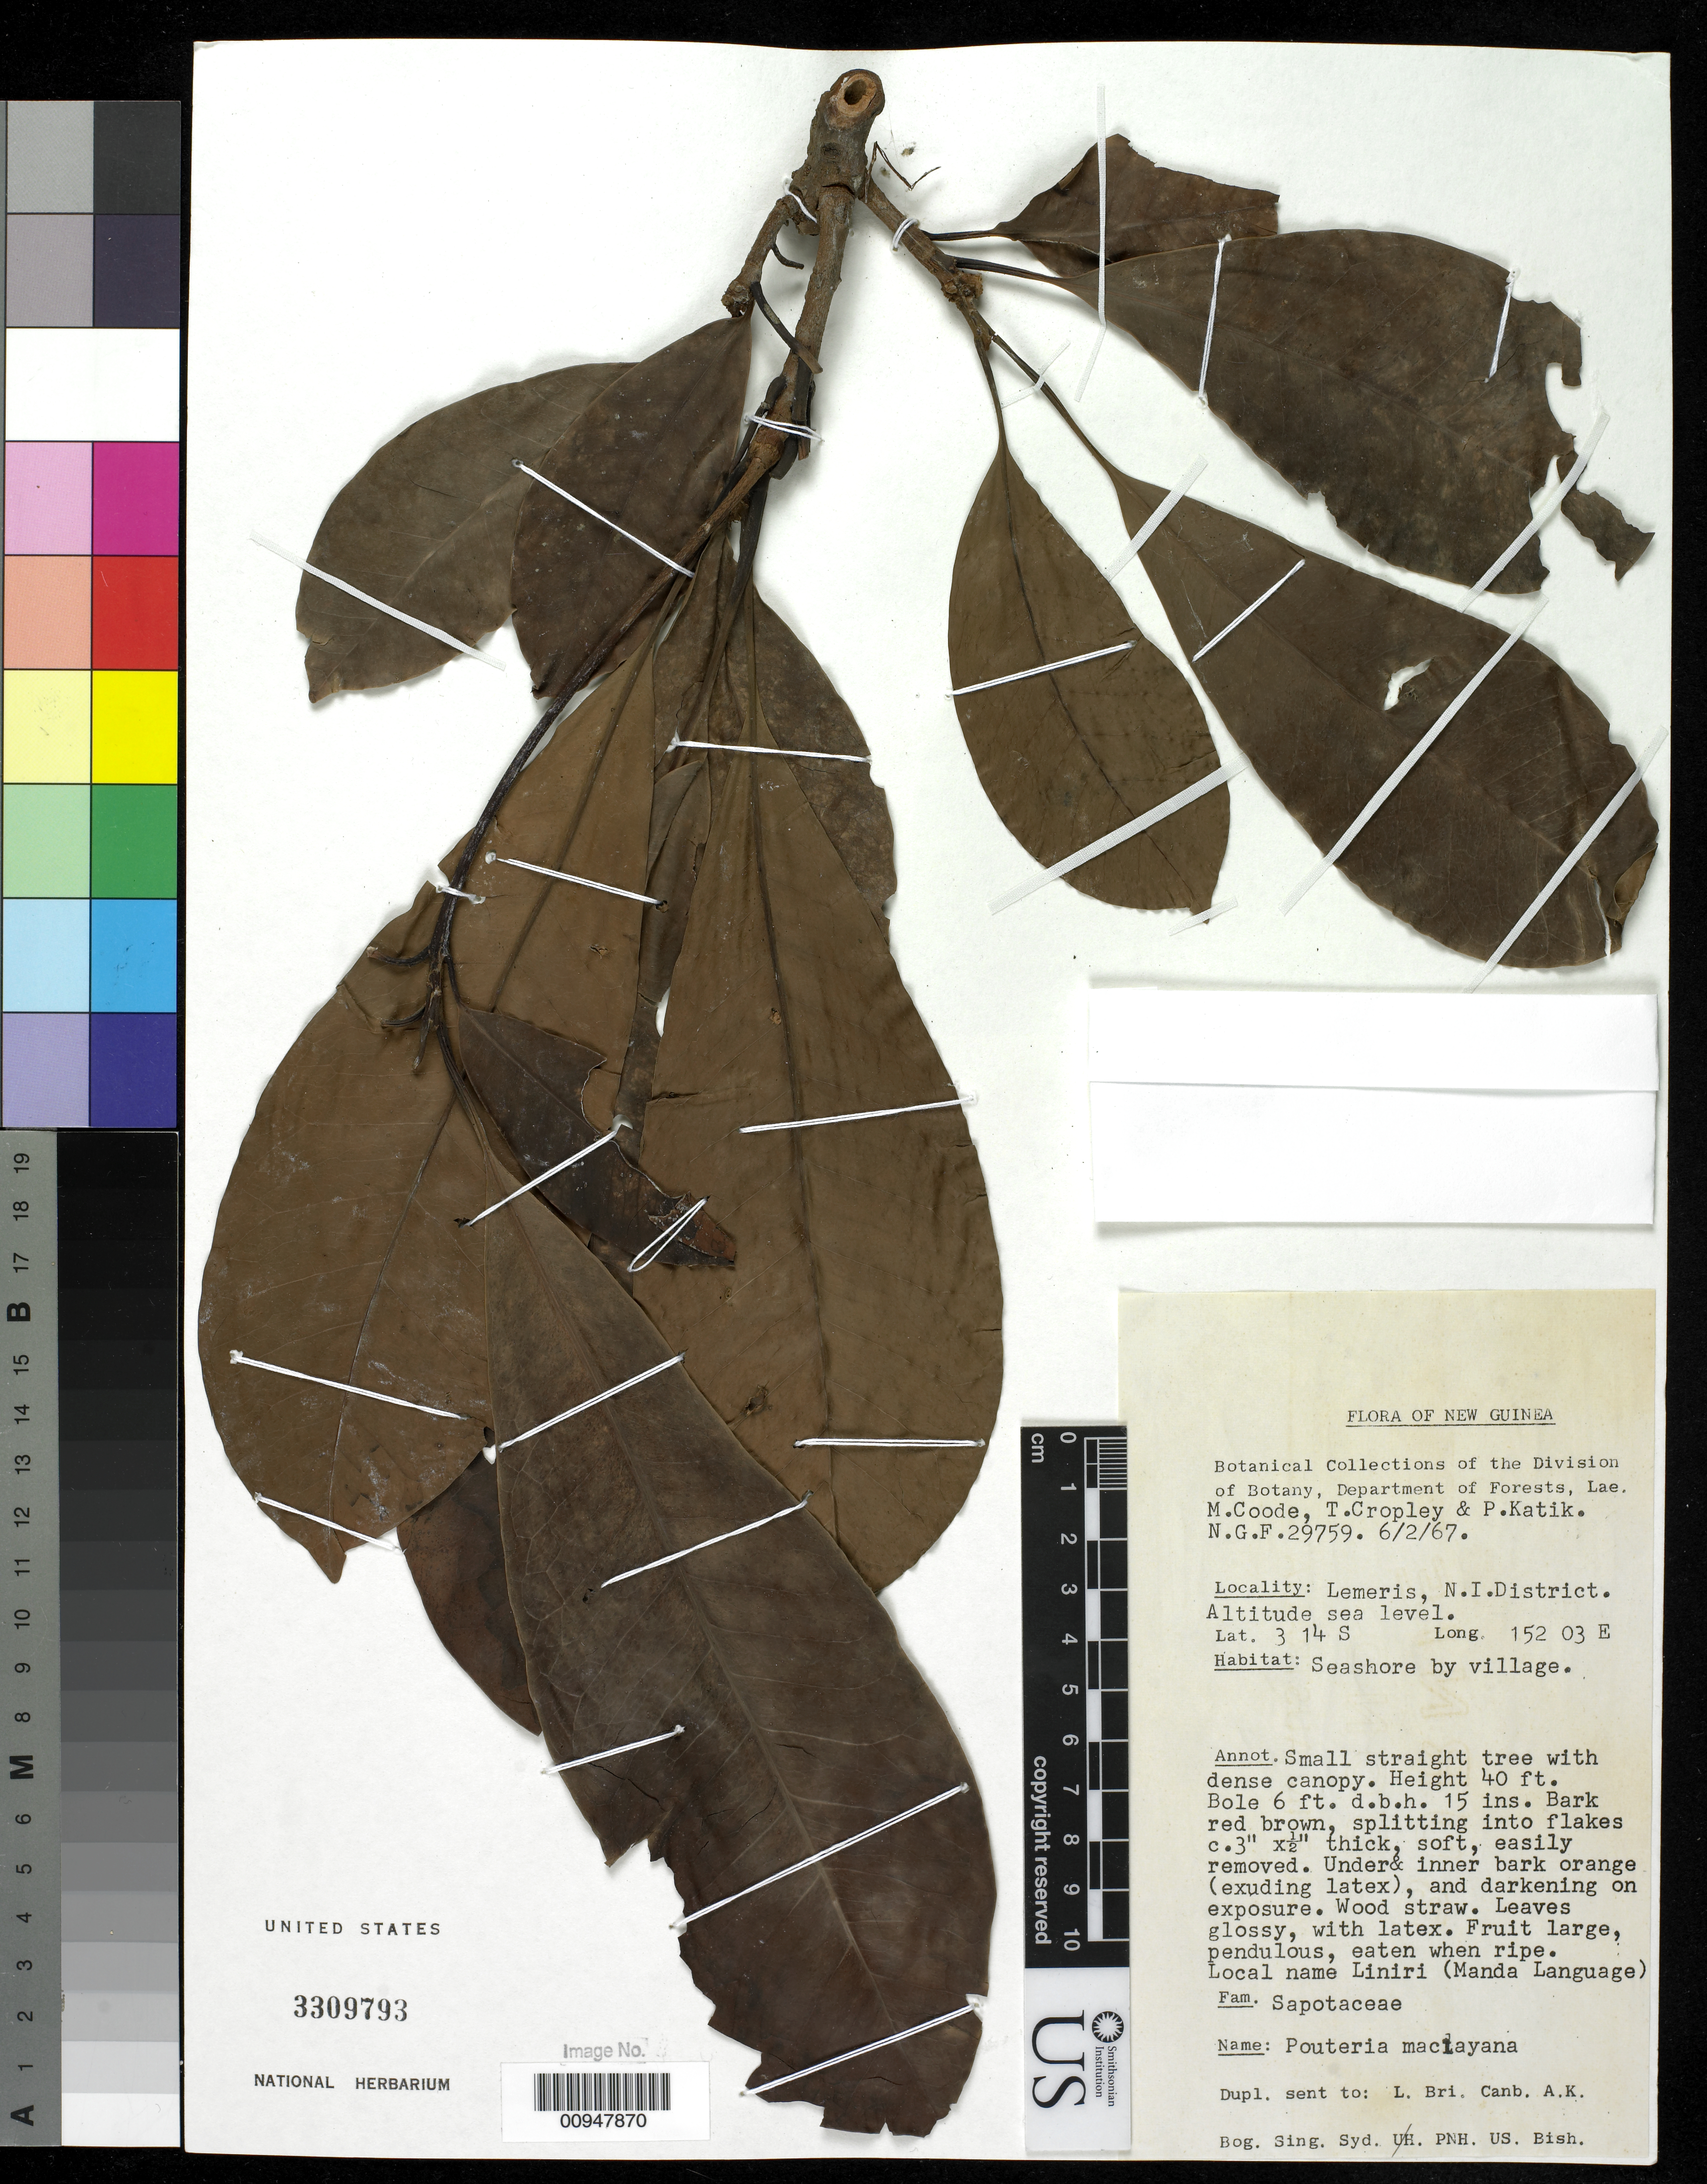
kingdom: Plantae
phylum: Tracheophyta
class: Magnoliopsida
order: Ericales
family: Sapotaceae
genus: Pouteria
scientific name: Pouteria maclayana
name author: (F. Muell.) Baehni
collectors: M. J. E. Coode, P. Katik & T. Cropley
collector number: NGF 29759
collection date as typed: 06 Feb 1967 or 02 Jun 1967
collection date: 1967-02-06 or 1967-06-02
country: Papua New Guinea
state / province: New Ireland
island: New Ireland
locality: Lemeris, N.I. District, seashore by village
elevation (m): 0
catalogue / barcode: US 3309793